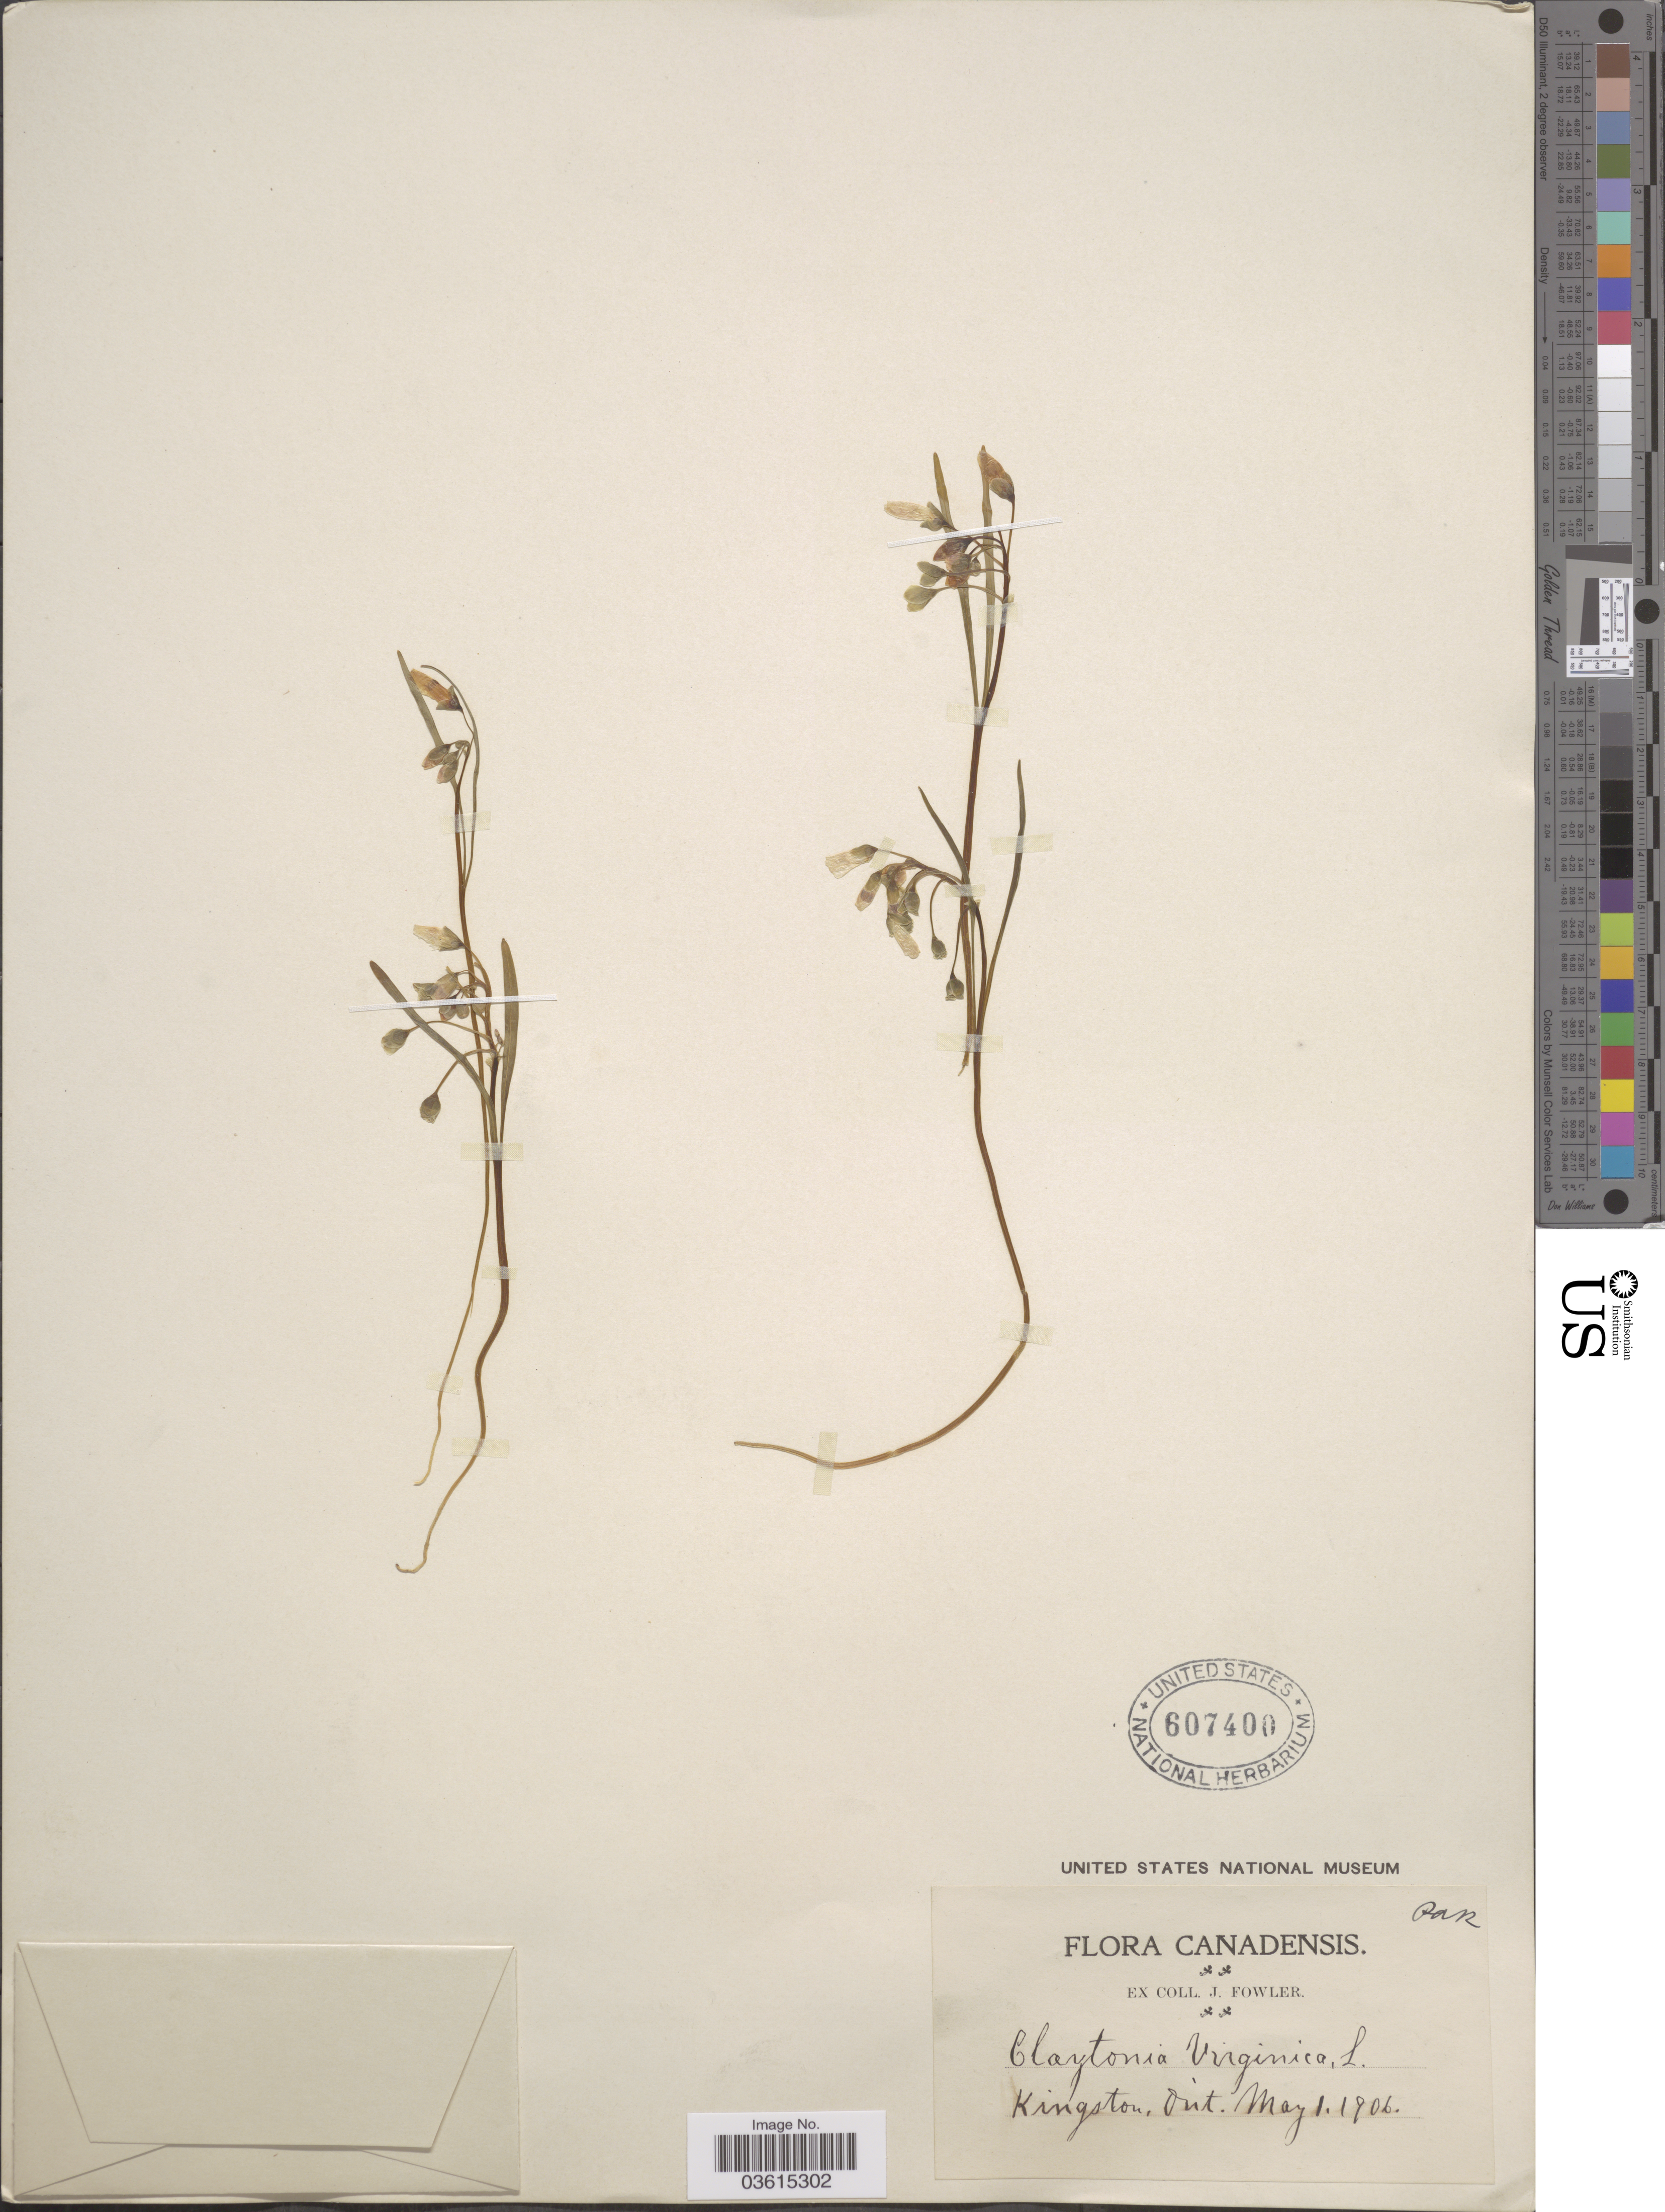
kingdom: Plantae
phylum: Tracheophyta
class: Magnoliopsida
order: Caryophyllales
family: Montiaceae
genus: Claytonia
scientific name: Claytonia virginica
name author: L.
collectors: J. Fowler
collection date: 1906-05-01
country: Canada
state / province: Ontario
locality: Kingston.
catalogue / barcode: US 607400